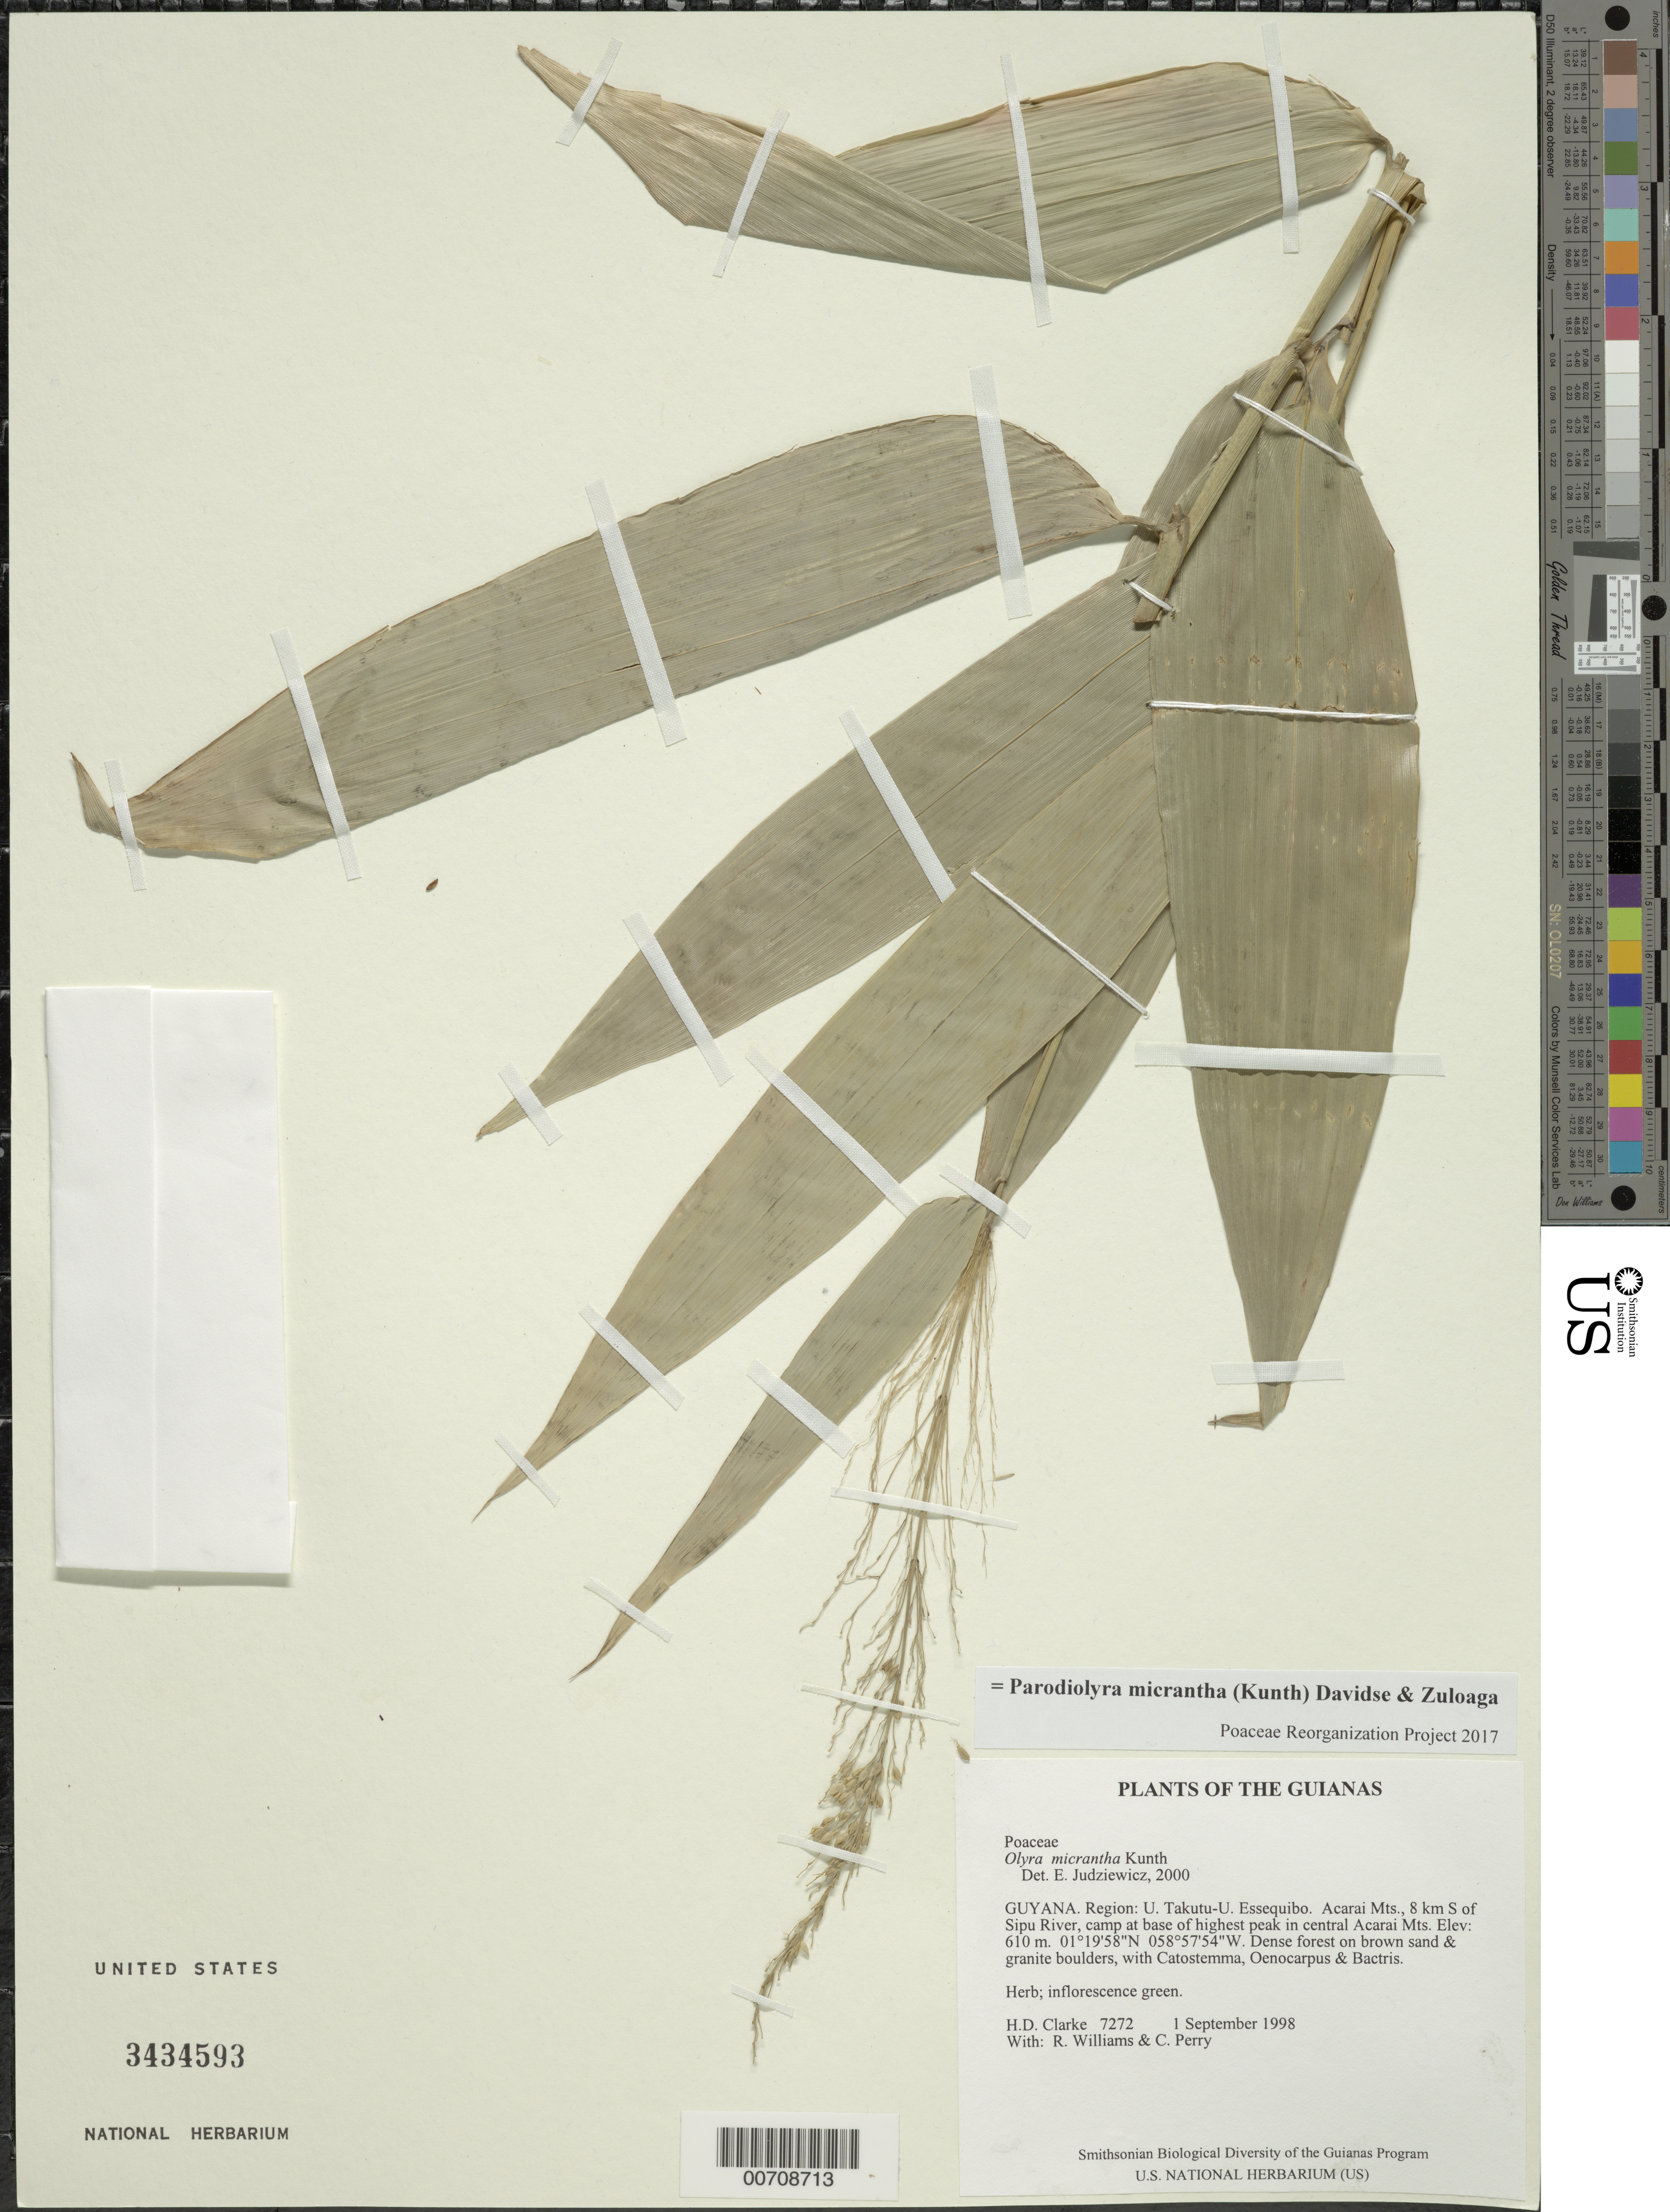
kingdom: Plantae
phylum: Tracheophyta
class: Liliopsida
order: Poales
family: Poaceae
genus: Parodiolyra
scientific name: Parodiolyra micrantha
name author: (Kunth) Davidse & Zuloaga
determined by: Poaceae Reorganization Project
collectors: H. D. Clarke, R. Williams & C. Perry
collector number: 7272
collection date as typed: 1 September 1998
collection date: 1998-09-01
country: Guyana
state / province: U. Takutu-U. Essequibo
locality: Acarai Mts., 10 km S of Sipu River, summit of highest peak in central Acarai Mts.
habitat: Dense forest on brown sand & granite boulders, with Catostemma, Oenocarpus & Bactris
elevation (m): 1100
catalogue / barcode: US 3434593